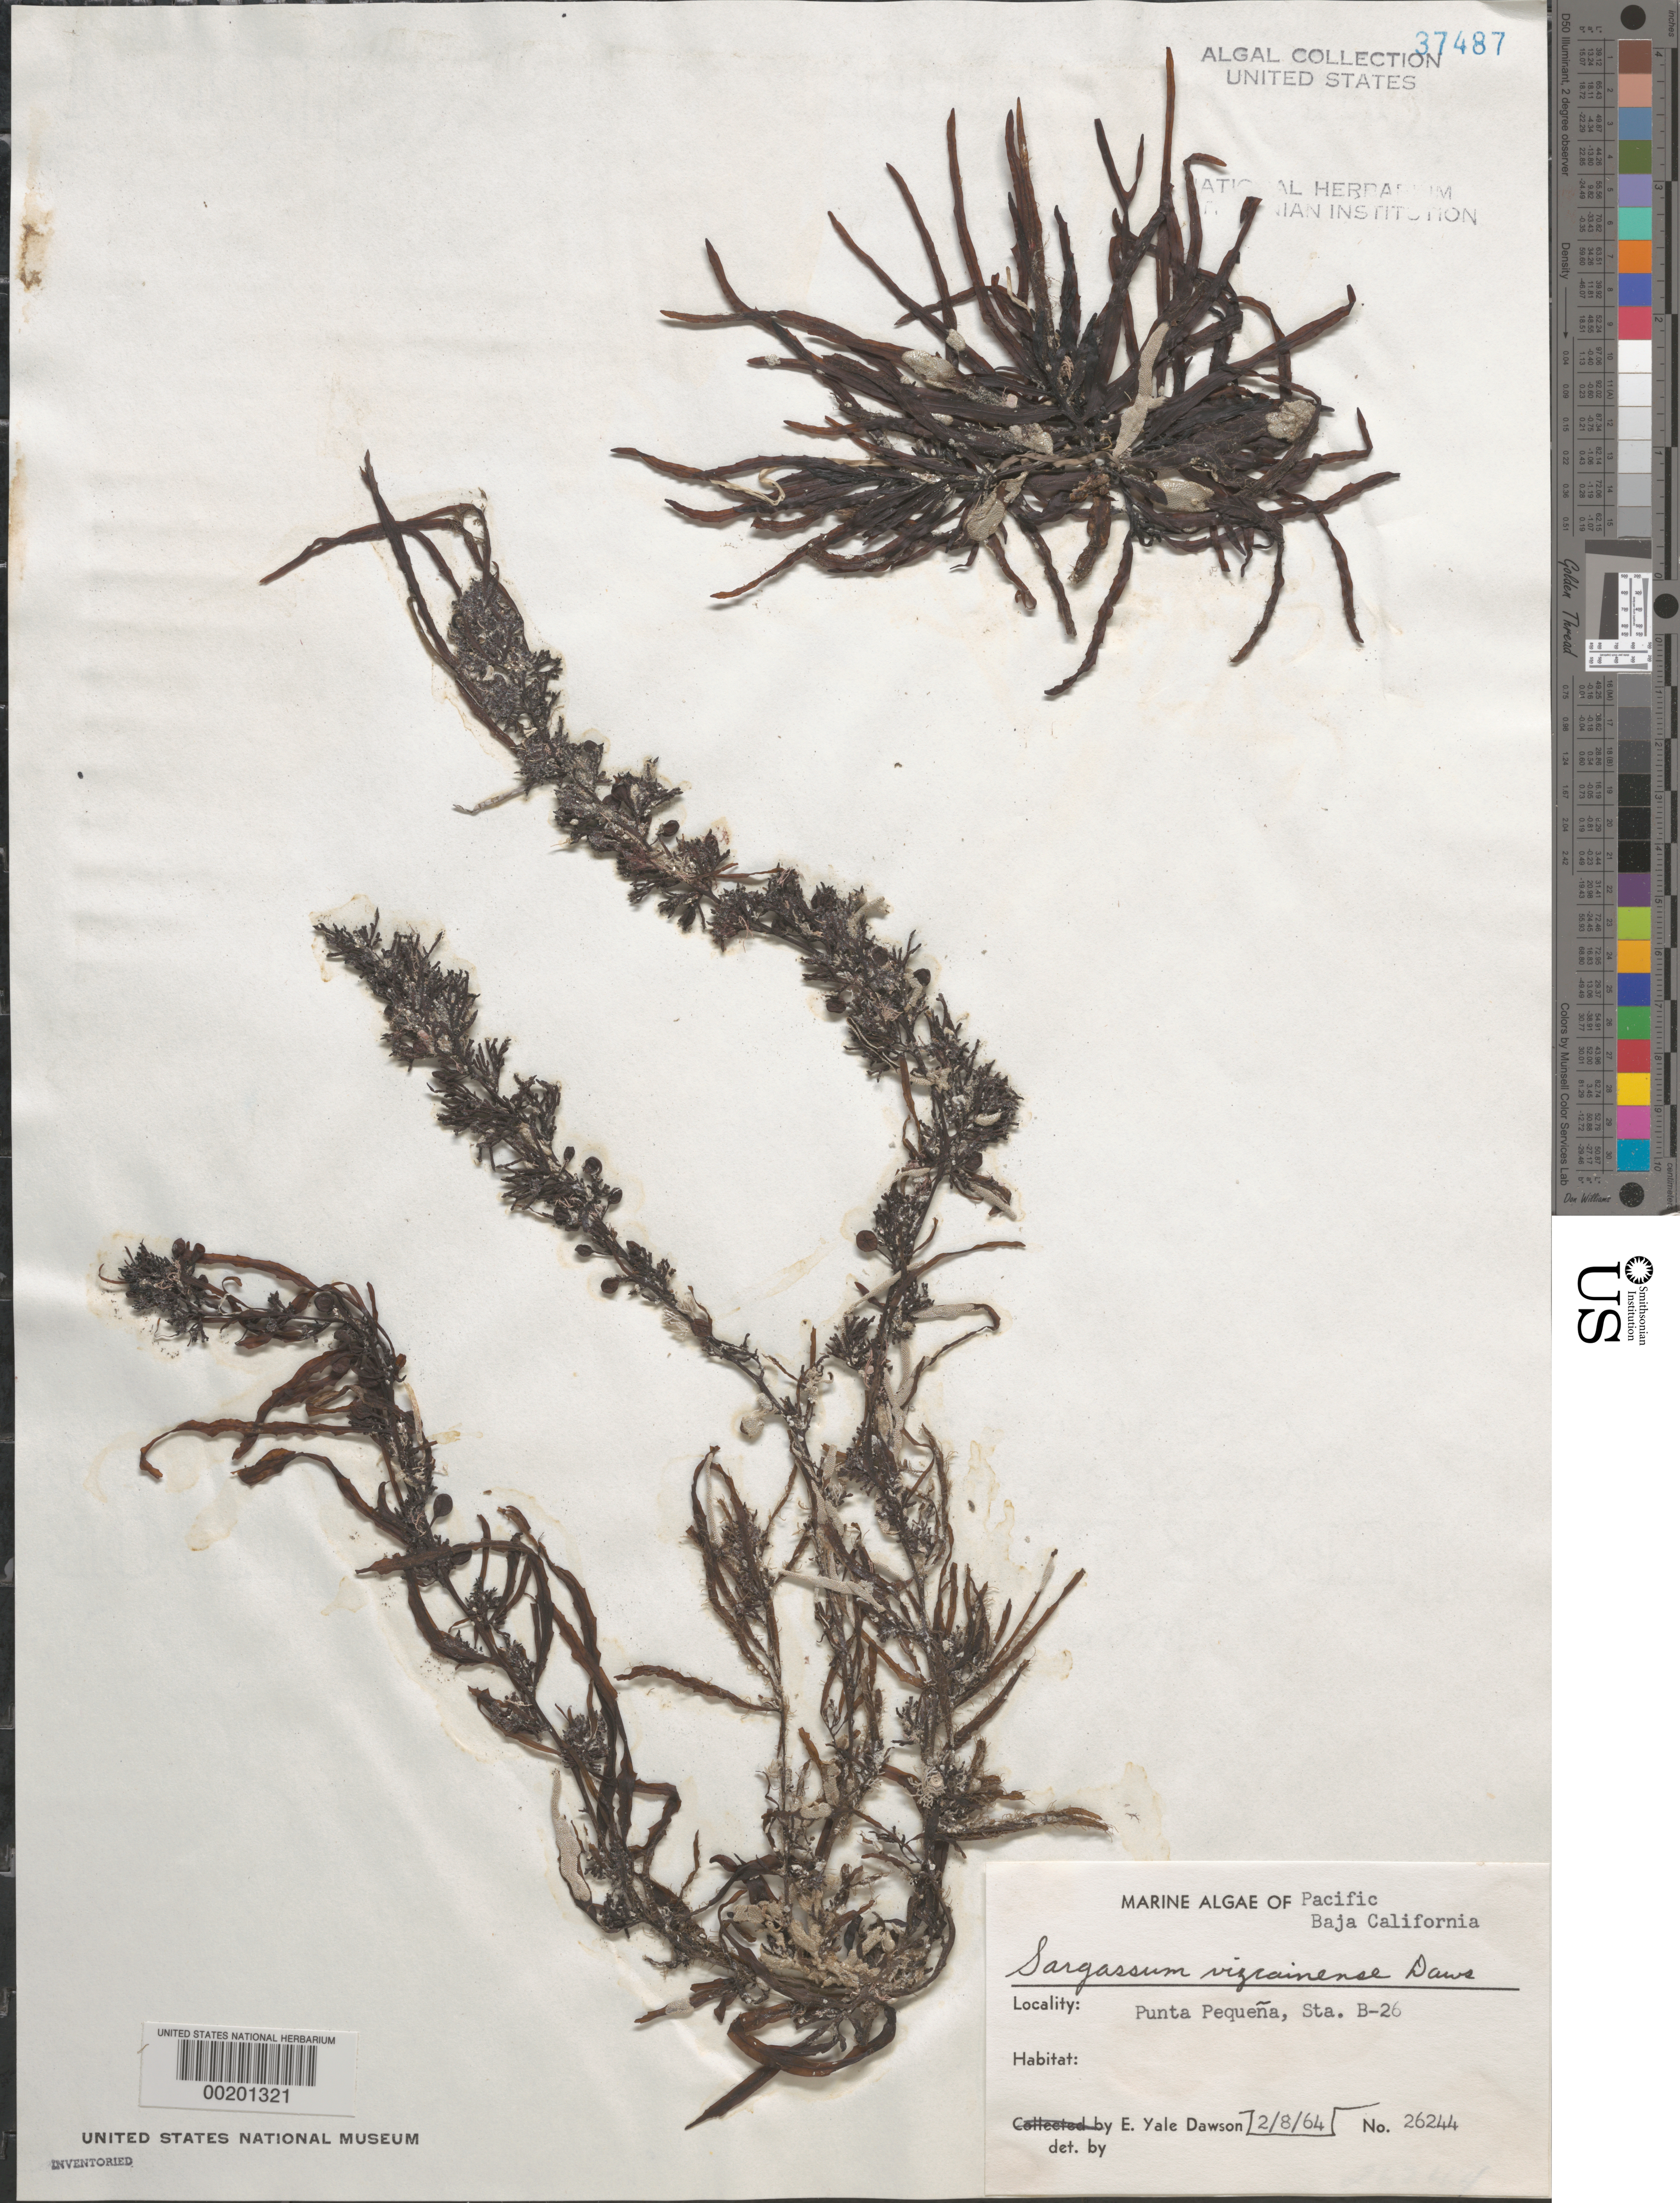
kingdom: Chromista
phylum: Ochrophyta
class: Phaeophyceae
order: Fucales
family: Sargassaceae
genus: Sargassum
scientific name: Sargassum vizcainense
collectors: E. Y. Dawson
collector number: EYD 26244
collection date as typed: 08 Feb 1964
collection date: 1964-02-08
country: Mexico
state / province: Baja California Sur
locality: Punta Pequena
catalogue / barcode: US 37487